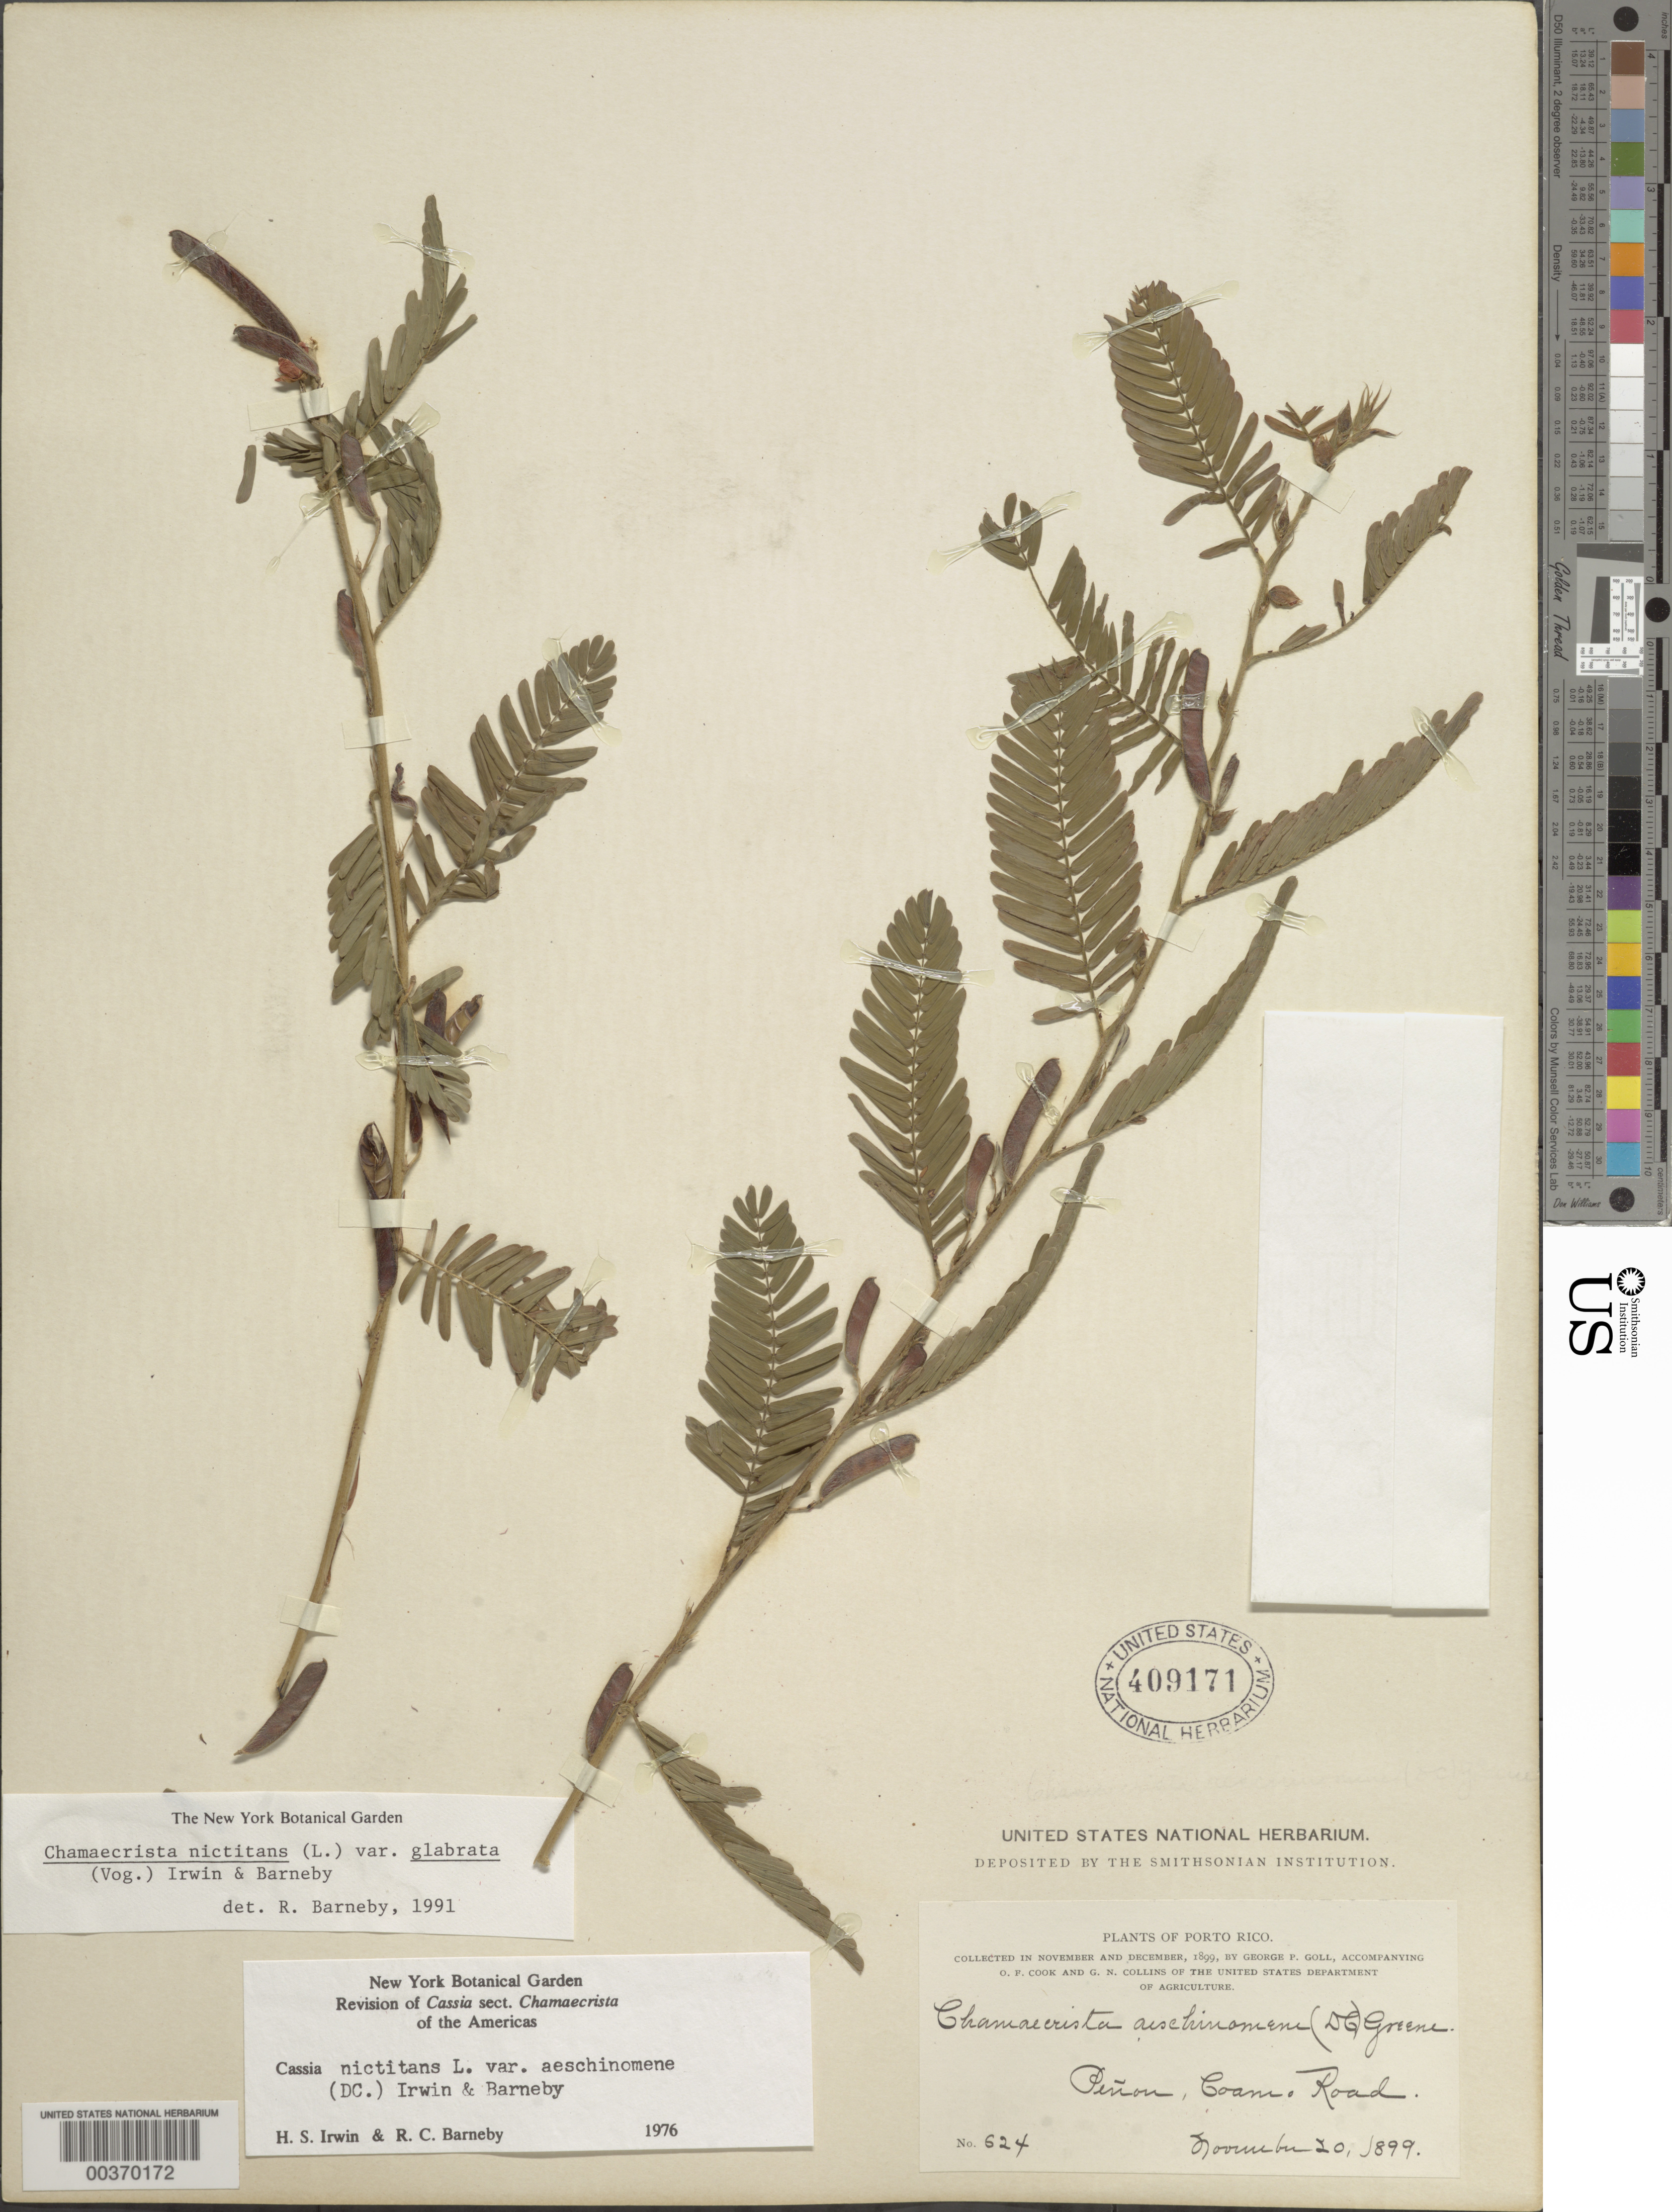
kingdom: Plantae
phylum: Tracheophyta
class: Magnoliopsida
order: Fabales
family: Fabaceae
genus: Chamaecrista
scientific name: Chamaecrista nictitans var. glabrata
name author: (Vogel) H.S. Irwin & Barneby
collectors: G. Goll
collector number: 624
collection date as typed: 20 Nov 1899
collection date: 1899-11-20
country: Puerto Rico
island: Greater Antilles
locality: Penon, coamo road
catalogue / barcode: US 409171